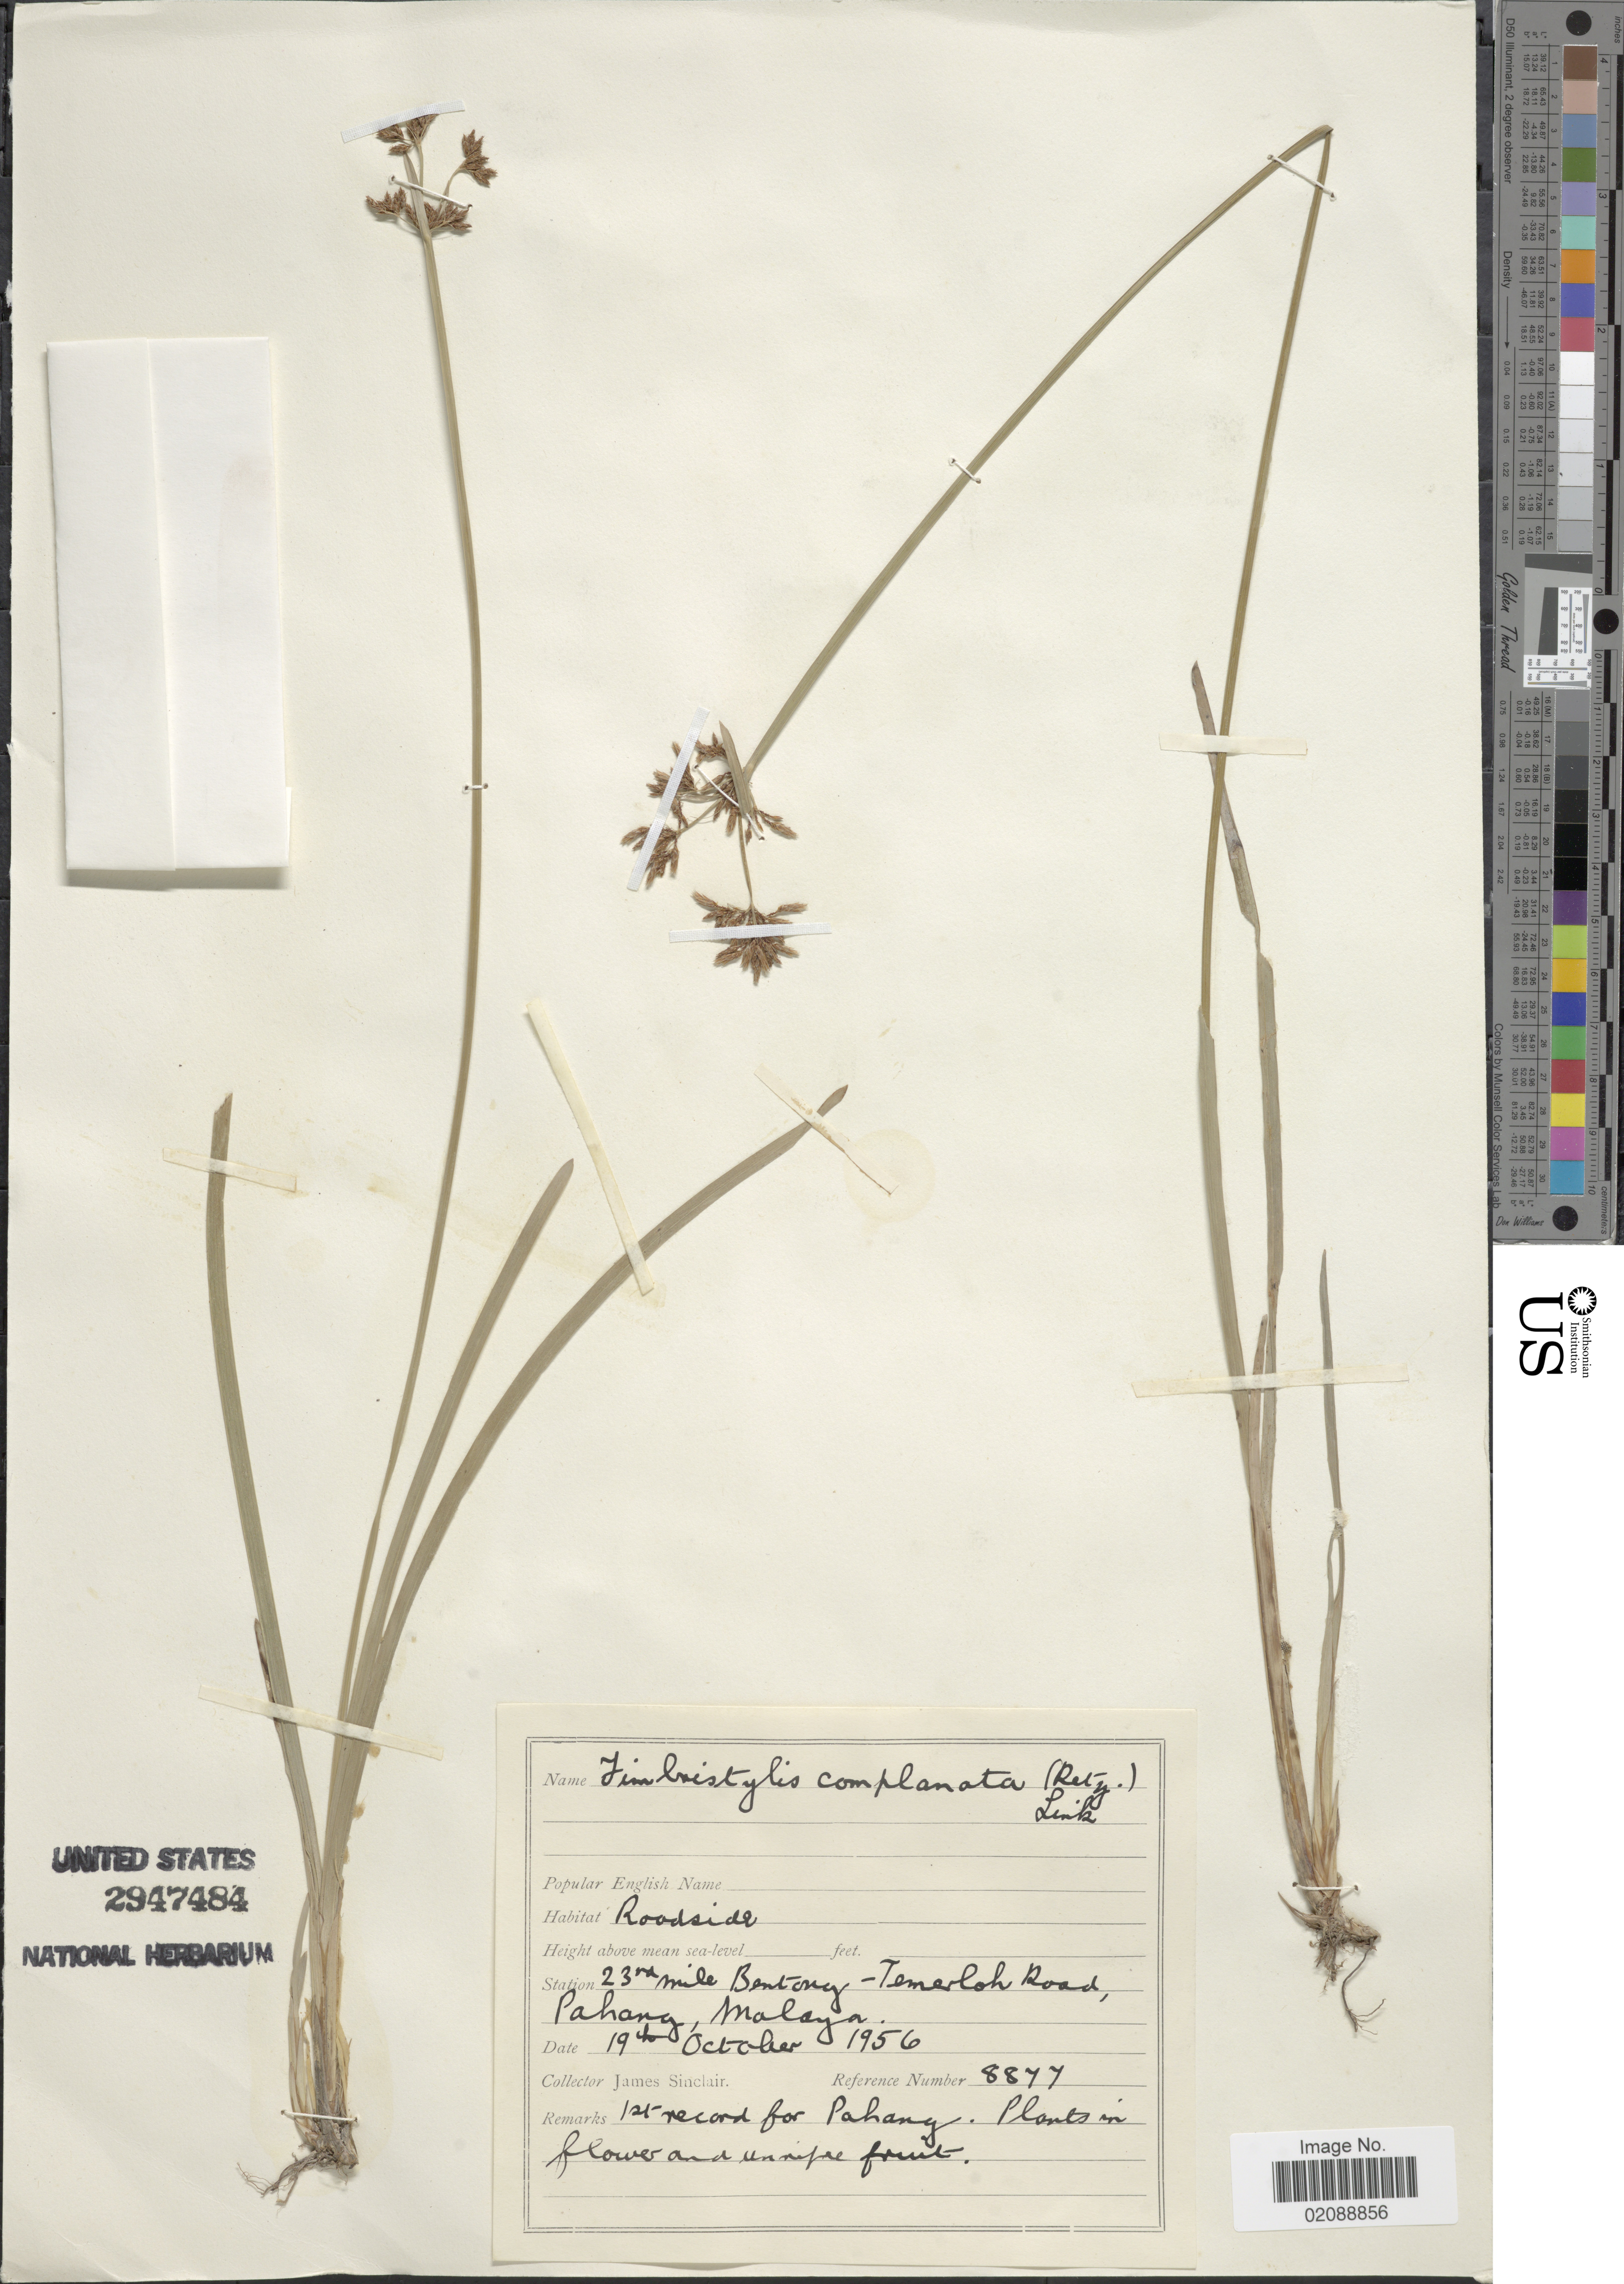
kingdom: Plantae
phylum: Tracheophyta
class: Liliopsida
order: Poales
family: Cyperaceae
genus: Fimbristylis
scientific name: Fimbristylis complanata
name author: (Retz.) Link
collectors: J. Sinclair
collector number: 8877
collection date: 1956-10-19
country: Malaysia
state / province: Pahang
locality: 23rd mile Bentong-Temerloh Road, Pahang, Malaya, roadside.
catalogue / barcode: US 2947484